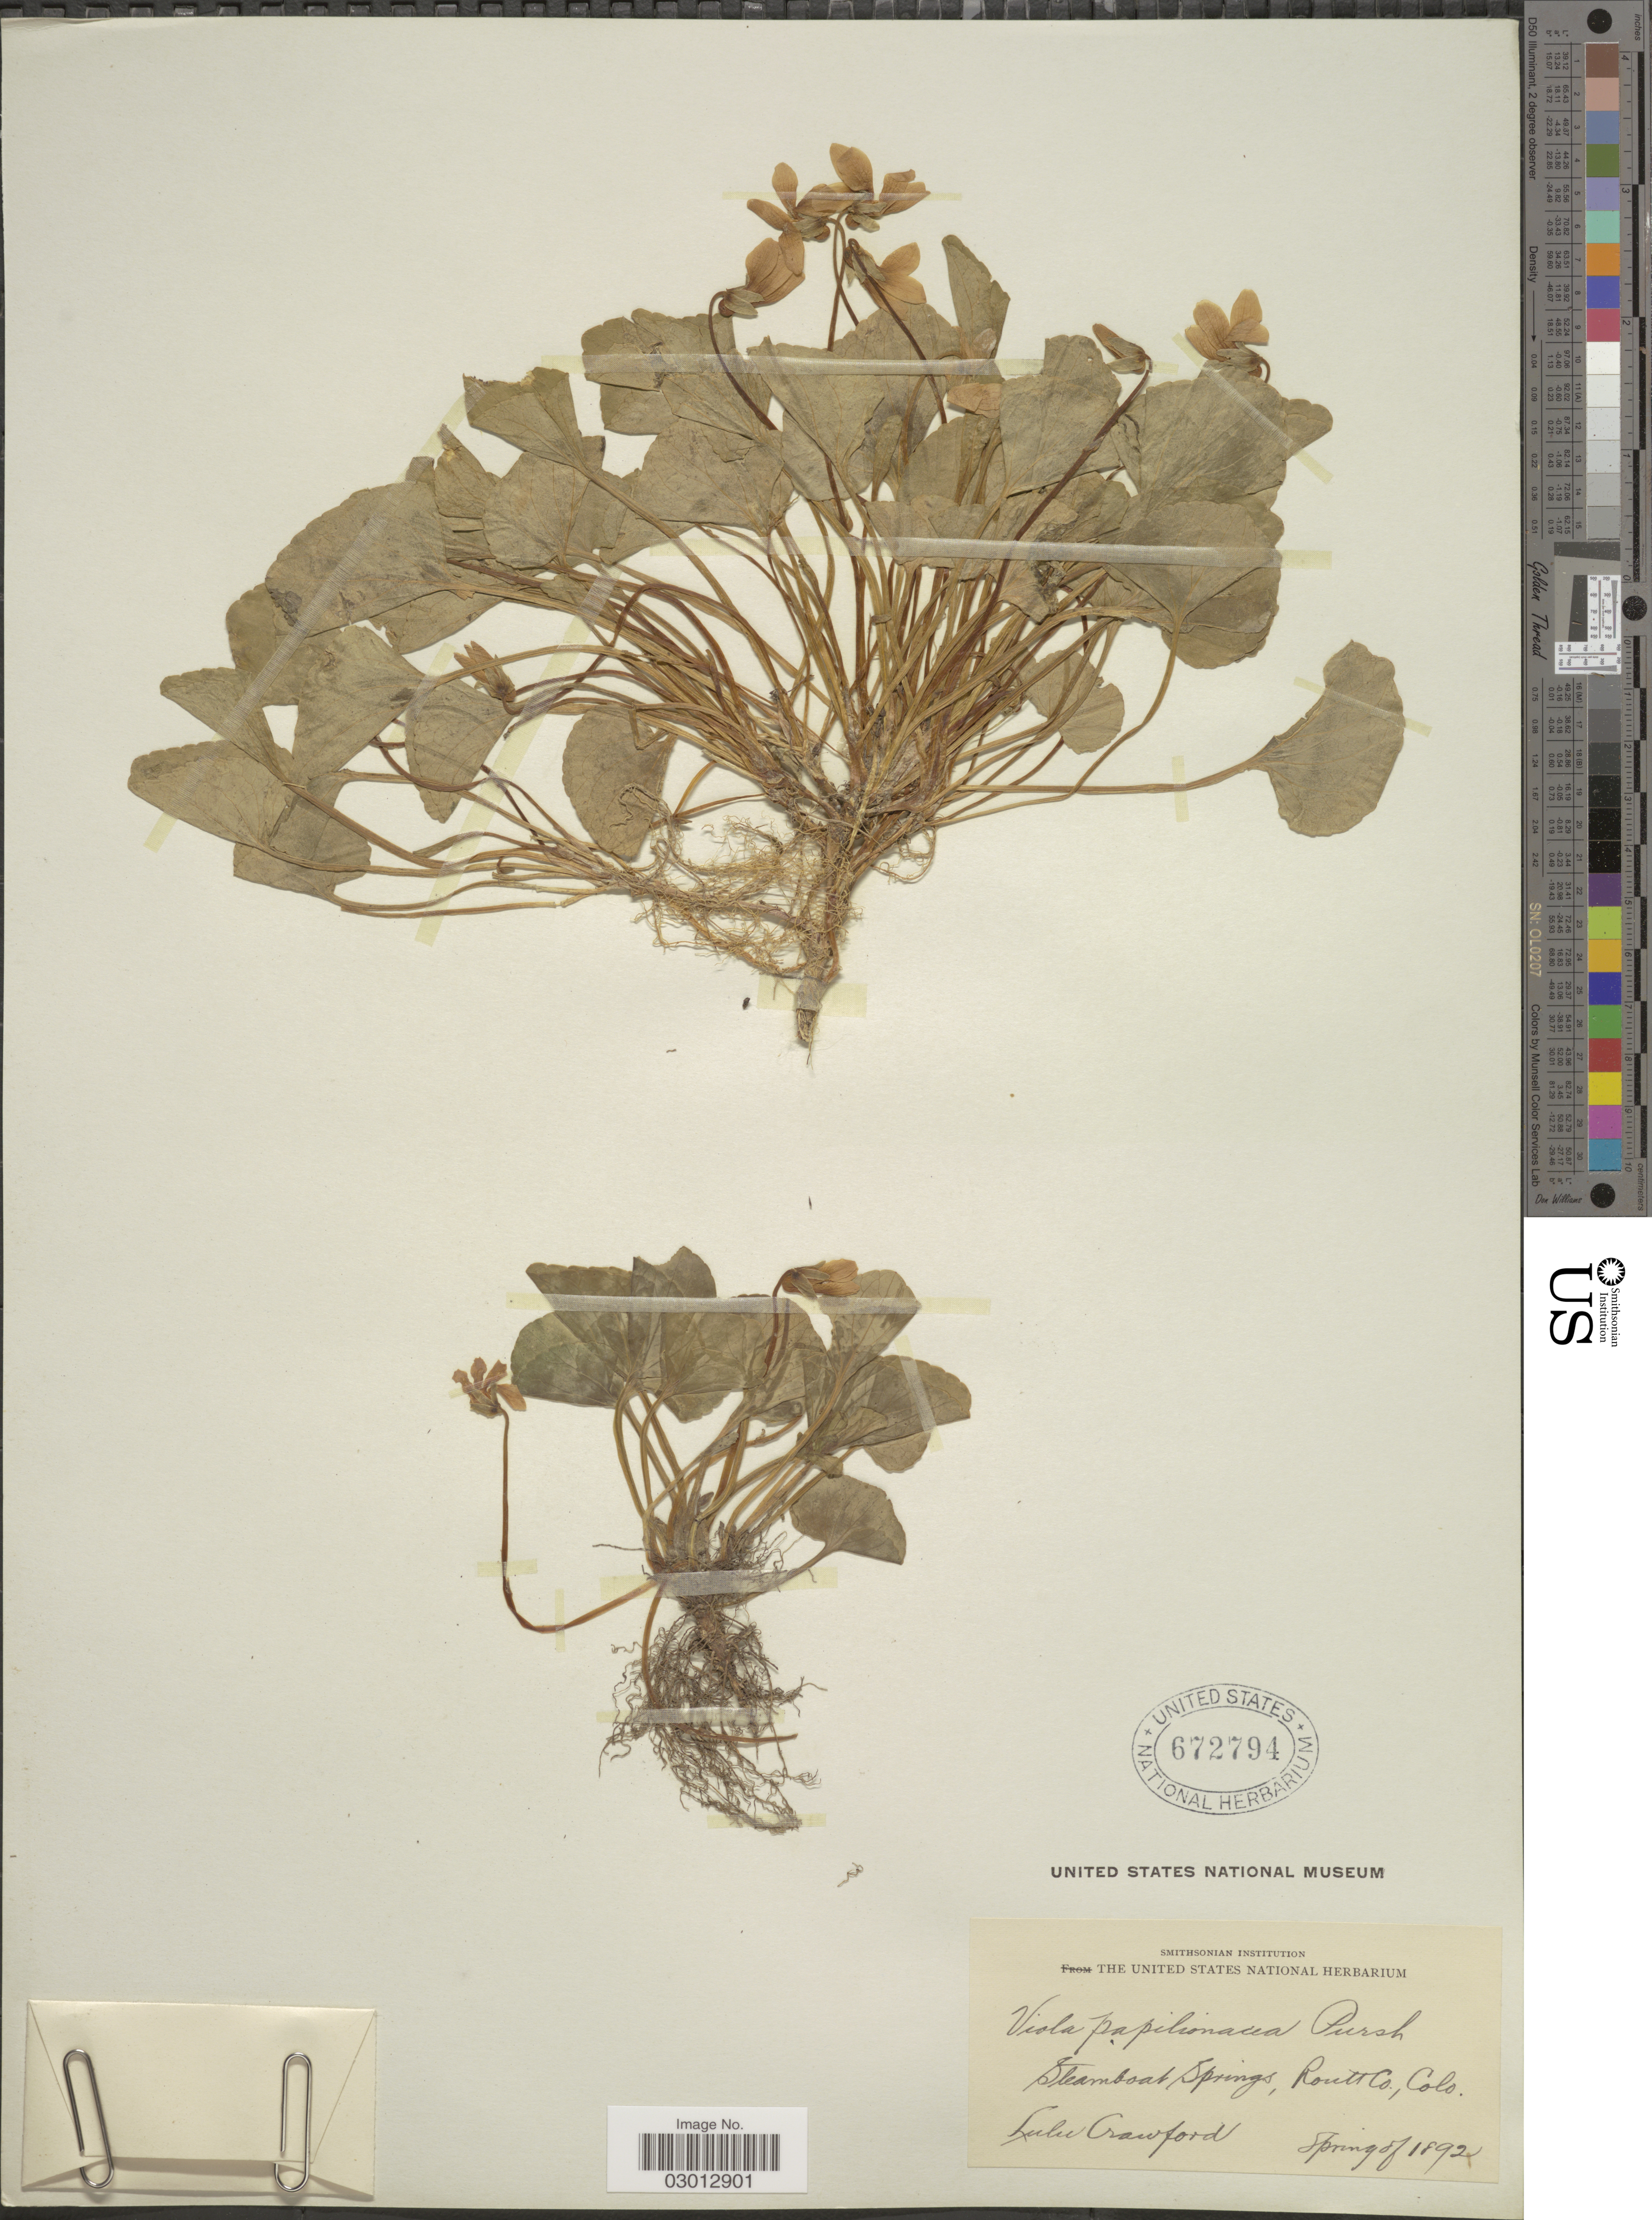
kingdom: Plantae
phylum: Tracheophyta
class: Magnoliopsida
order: Malpighiales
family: Violaceae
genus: Viola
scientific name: Viola papilionacea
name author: Pursh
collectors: L. Crawford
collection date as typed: Spring of 1892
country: United States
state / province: Colorado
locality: Steamboat Springs, Routt Co., Colo.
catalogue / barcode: US 672794